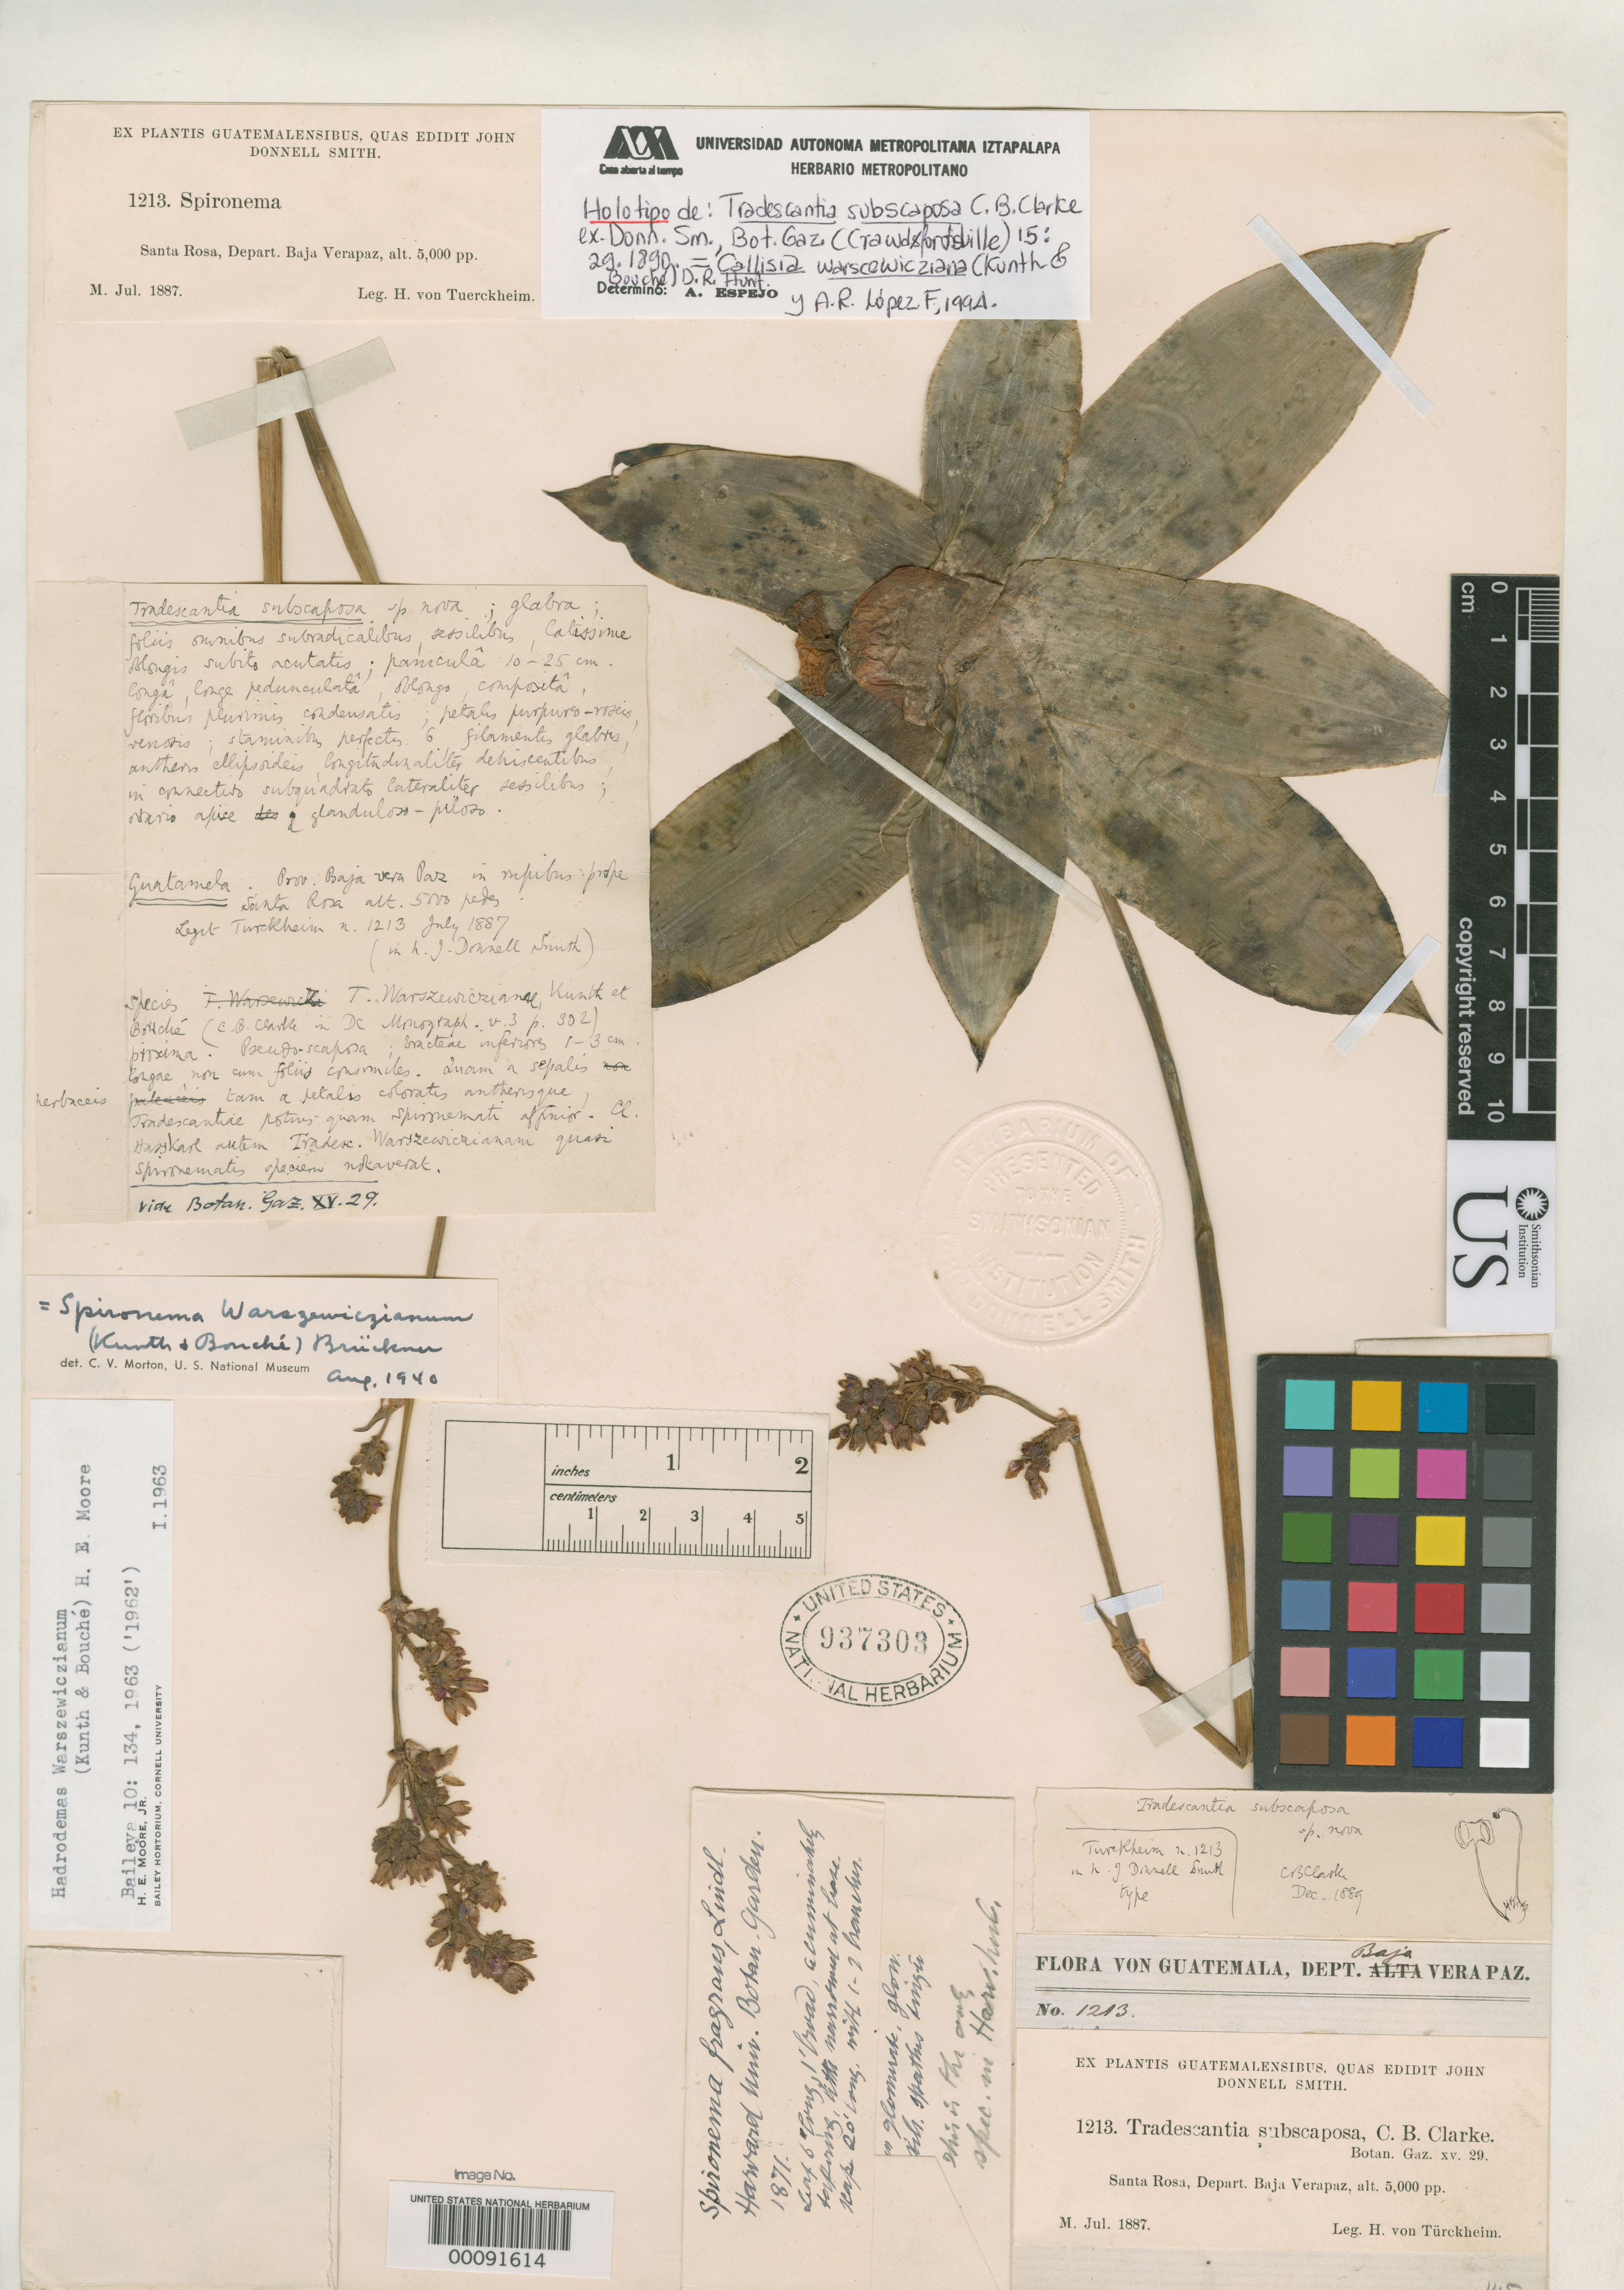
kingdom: Plantae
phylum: Tracheophyta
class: Liliopsida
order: Commelinales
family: Commelinaceae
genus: Tradescantia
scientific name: Tradescantia subscaposa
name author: C.B. Clarke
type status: Type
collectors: H. von Türckheim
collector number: J.D.S. 1213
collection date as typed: Jul 1887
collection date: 1887-07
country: Guatemala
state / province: Baja Verapaz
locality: Santa Rosa; alt. 5000 ft.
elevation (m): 1524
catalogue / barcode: US 937303